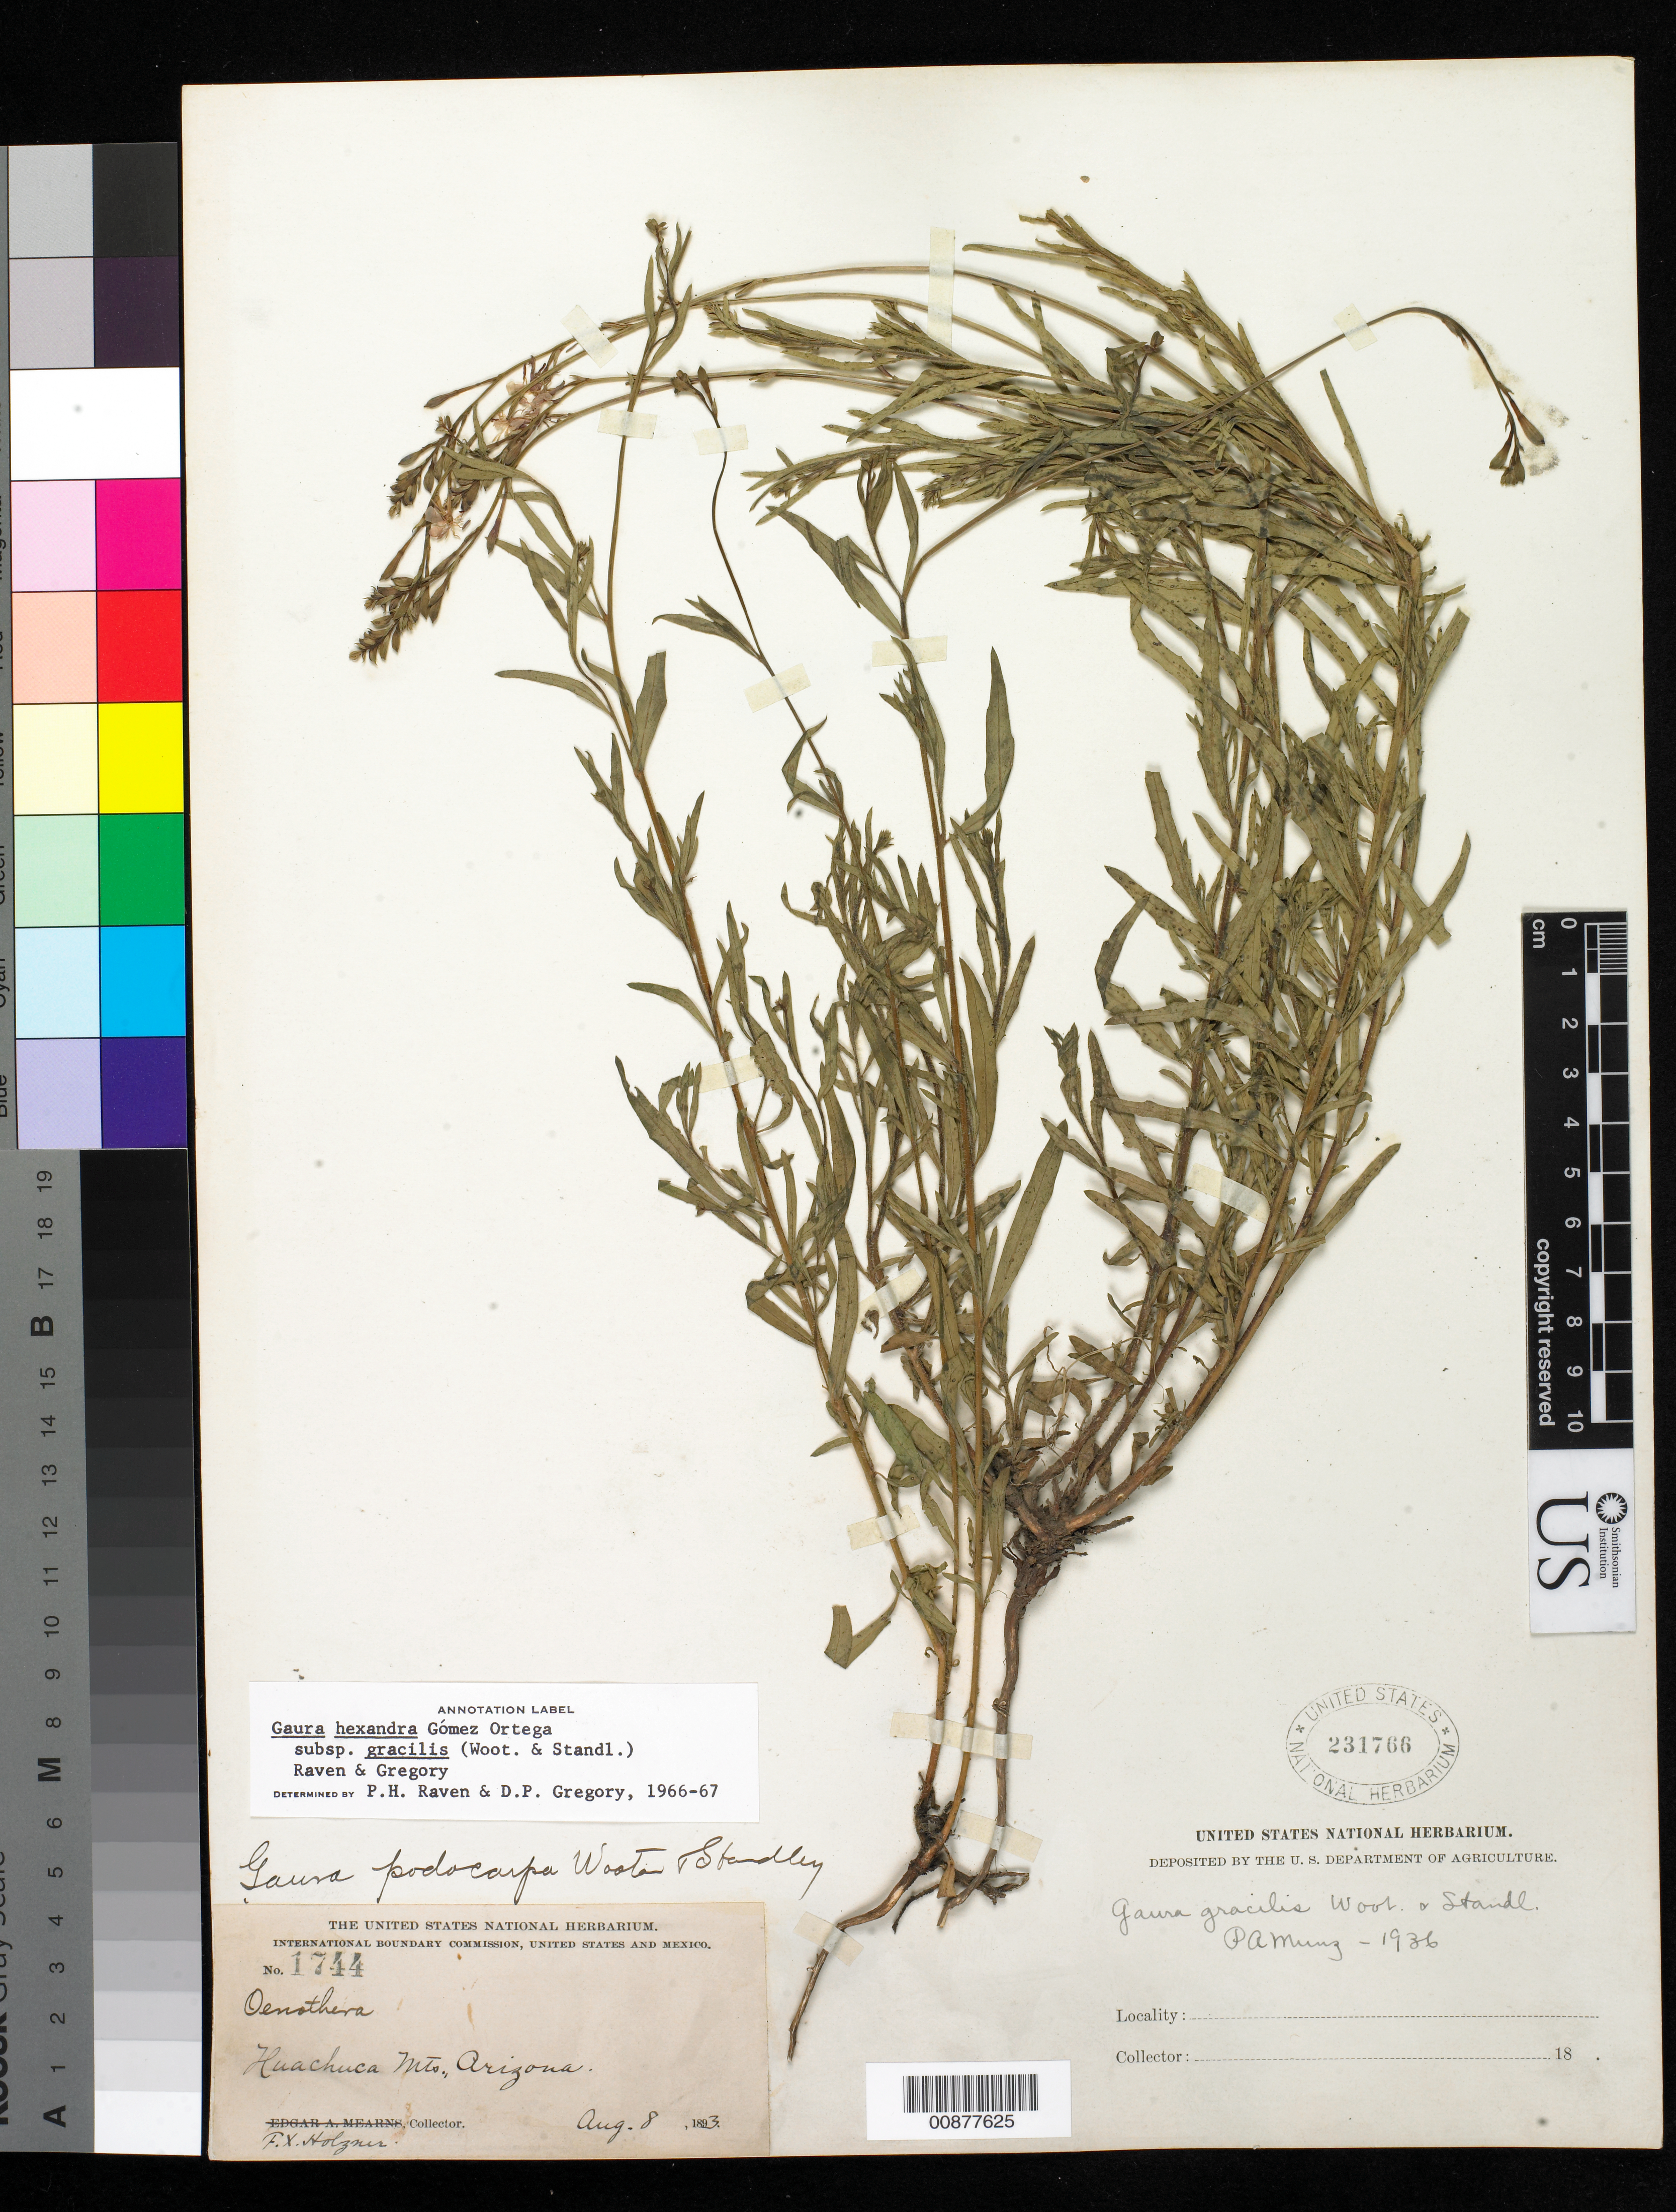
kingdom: Plantae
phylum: Tracheophyta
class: Magnoliopsida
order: Myrtales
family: Onagraceae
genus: Oenothera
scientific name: Oenothera podocarpa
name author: (Wooton & Standl.) Krakos & W.L. Wagner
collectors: F. X. Holzner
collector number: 1744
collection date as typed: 08 Aug 1893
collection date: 1893-08-08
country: United States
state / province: Arizona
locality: Huachuca Mts.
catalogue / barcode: US 231766